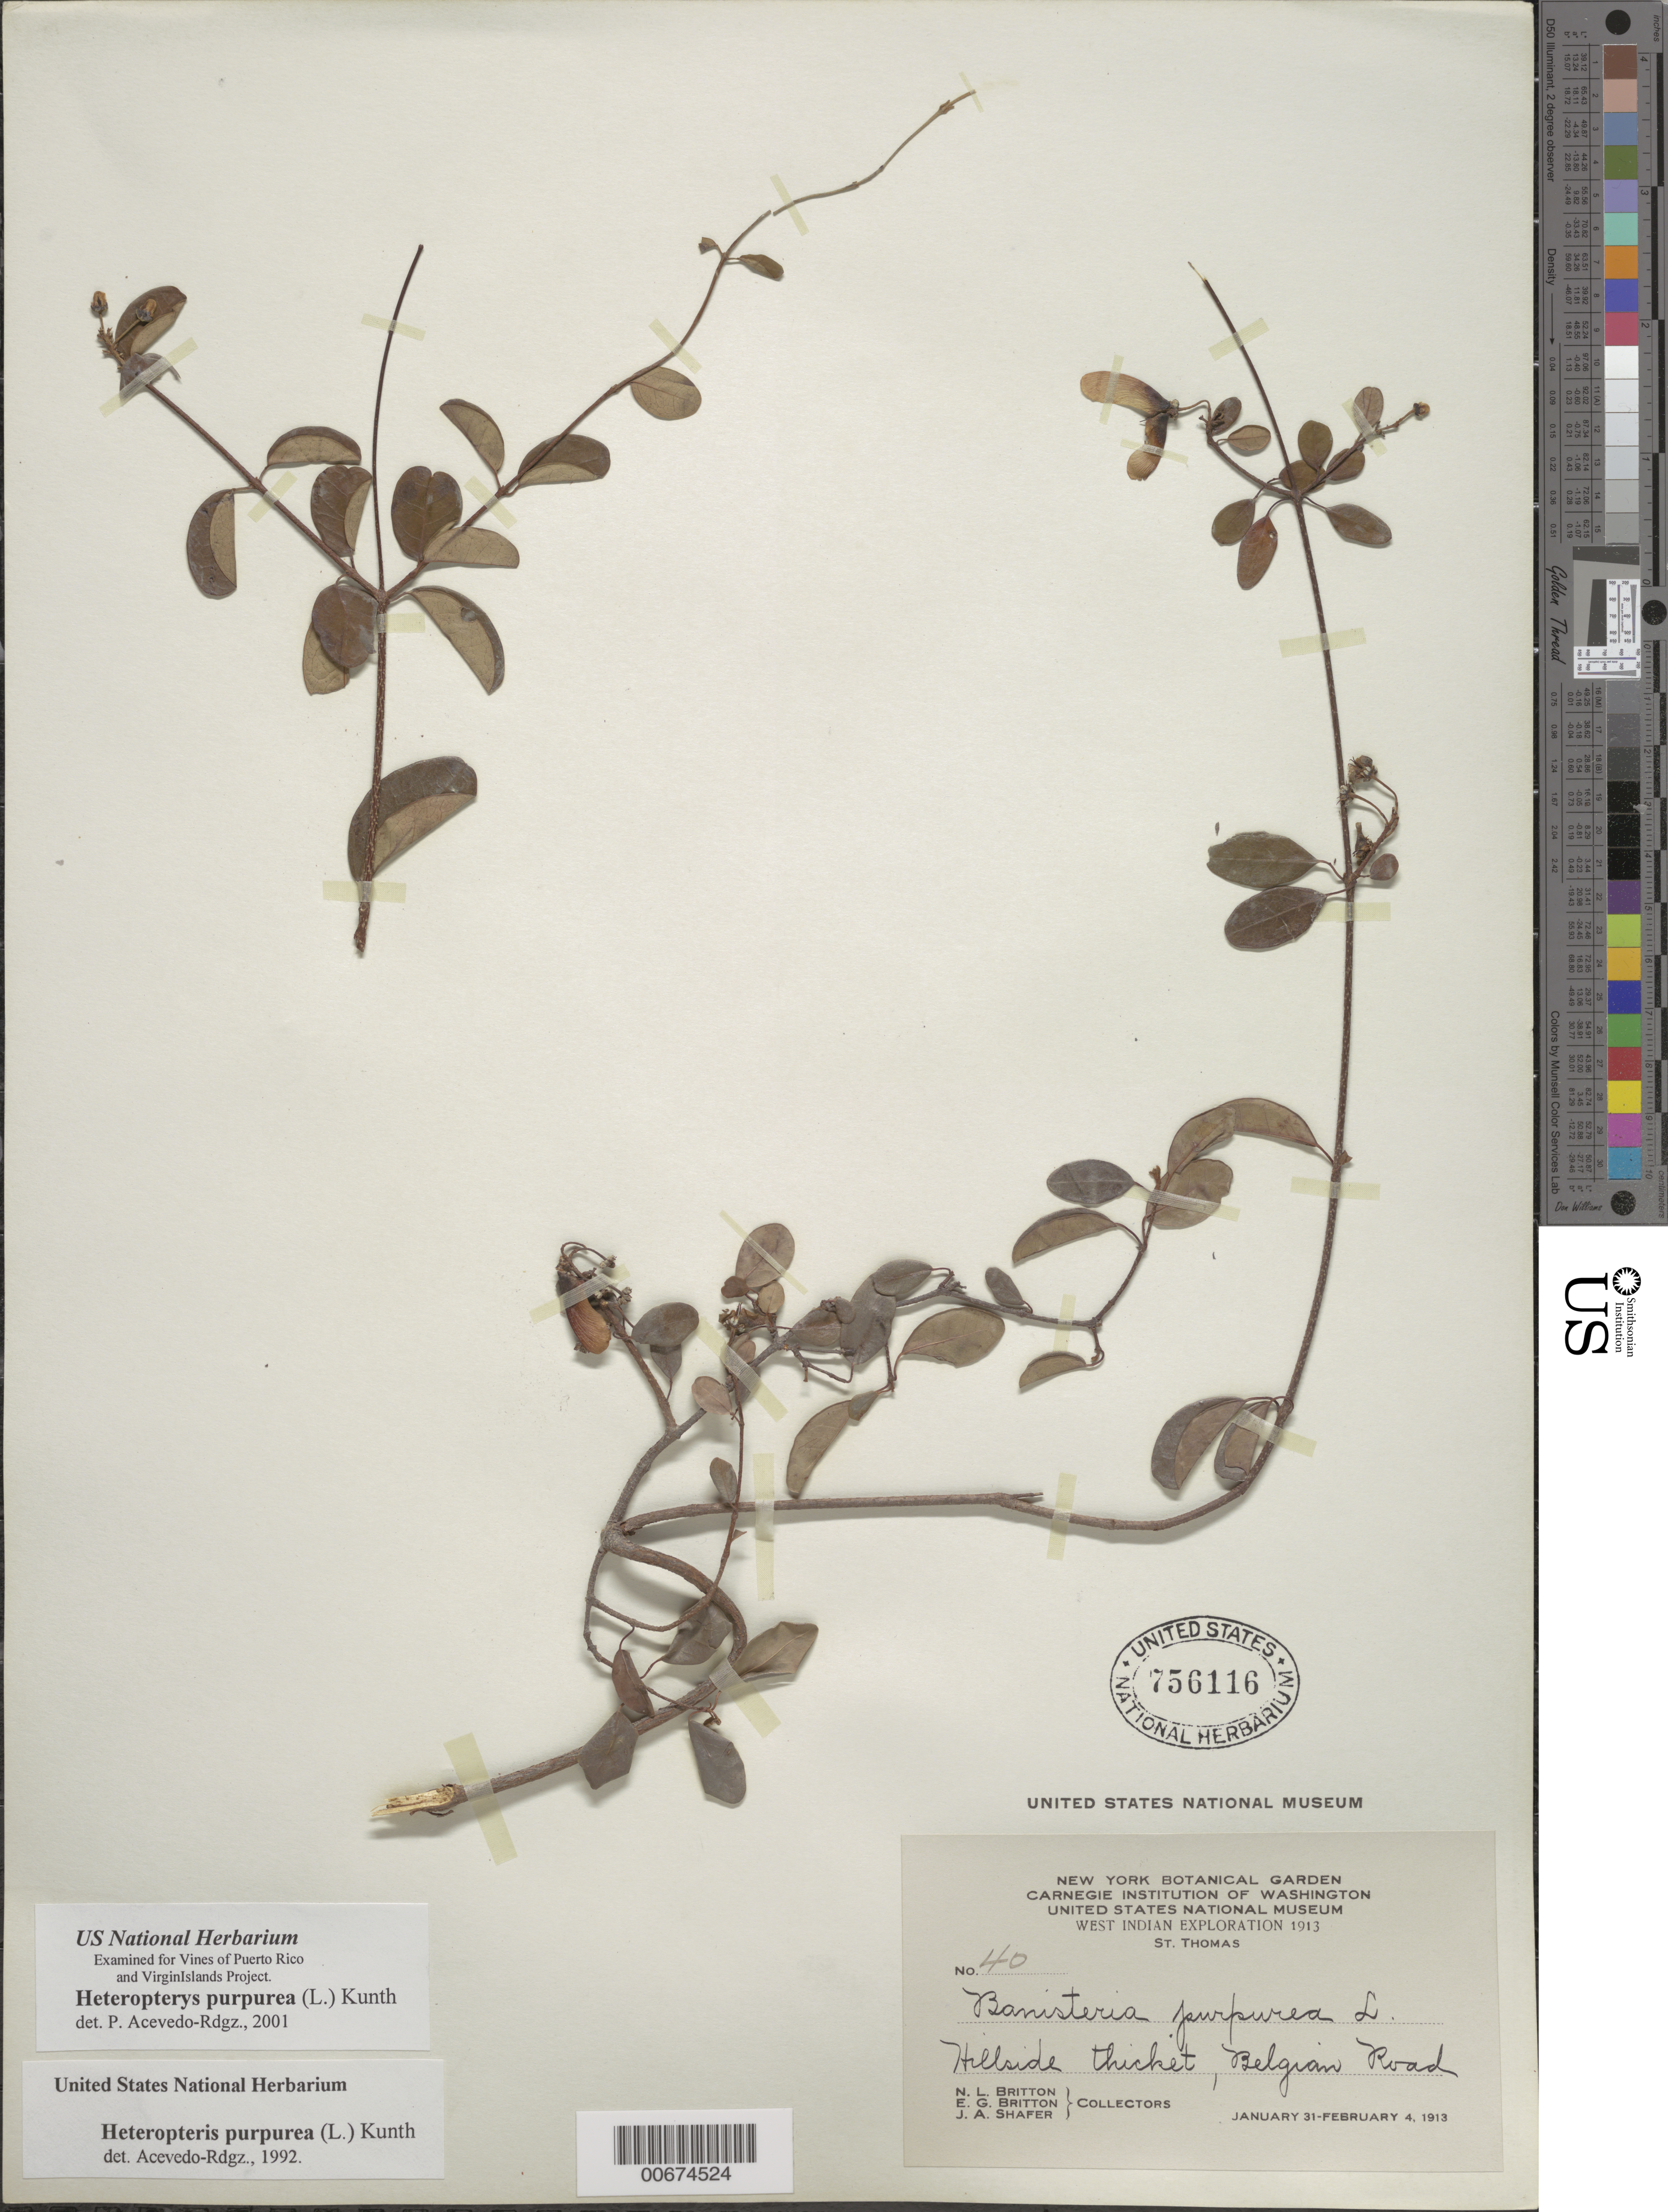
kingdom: Plantae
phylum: Tracheophyta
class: Magnoliopsida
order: Malpighiales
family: Malpighiaceae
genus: Heteropterys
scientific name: Heteropterys purpurea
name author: (L.) Kunth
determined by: Acevedo-Rodríguez, P., (BOT), Smithsonian Institution - National Museum of Natural History (UNITED STATES)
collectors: N. Britton, E. G. Britton & J. A. Shafer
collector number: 40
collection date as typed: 31 Jan 1913 to 04 Feb 1913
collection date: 1913-01-31/1913-02-04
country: U.S. Virgin Islands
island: St. Thomas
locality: Belgian Road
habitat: hillside thicket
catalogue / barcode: US 756116